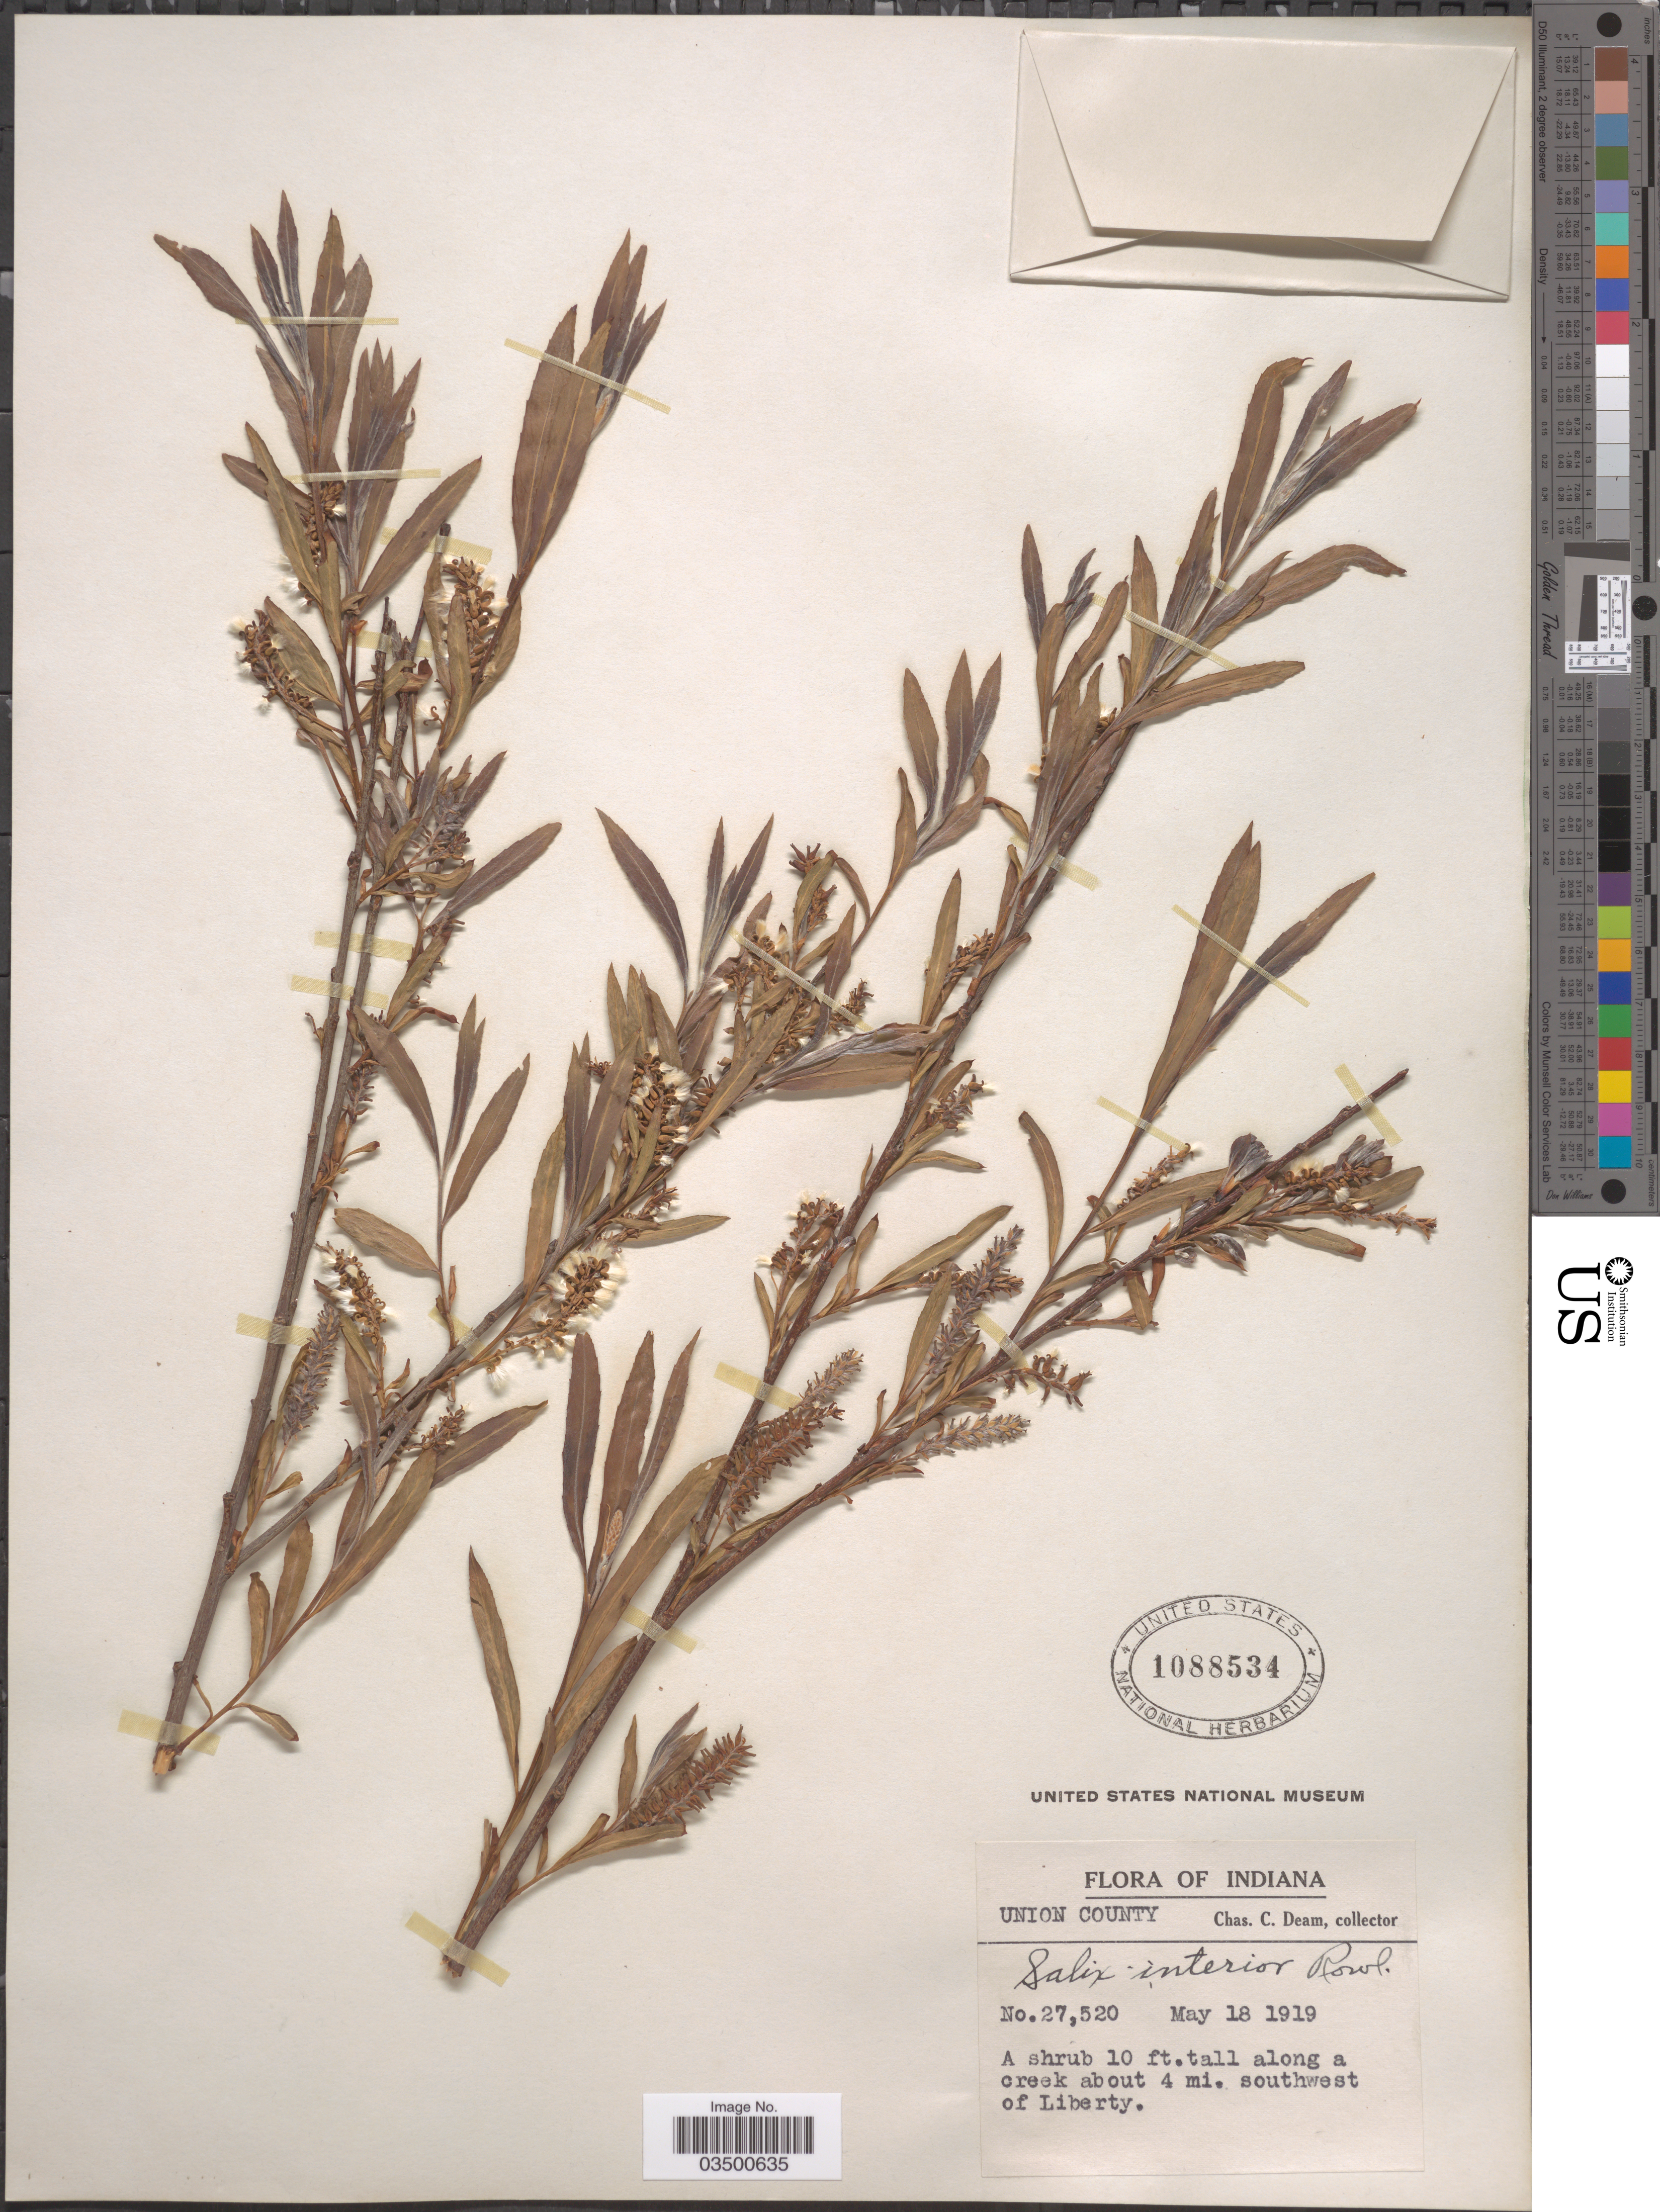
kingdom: Plantae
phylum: Tracheophyta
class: Magnoliopsida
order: Malpighiales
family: Salicaceae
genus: Salix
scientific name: Salix interior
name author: Rowlee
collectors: C. C. Deam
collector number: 27520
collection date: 1919-05-18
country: United States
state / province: Indiana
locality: Union County. Along a creek about 4 mi. southwest of Liberty.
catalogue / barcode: US 1088534